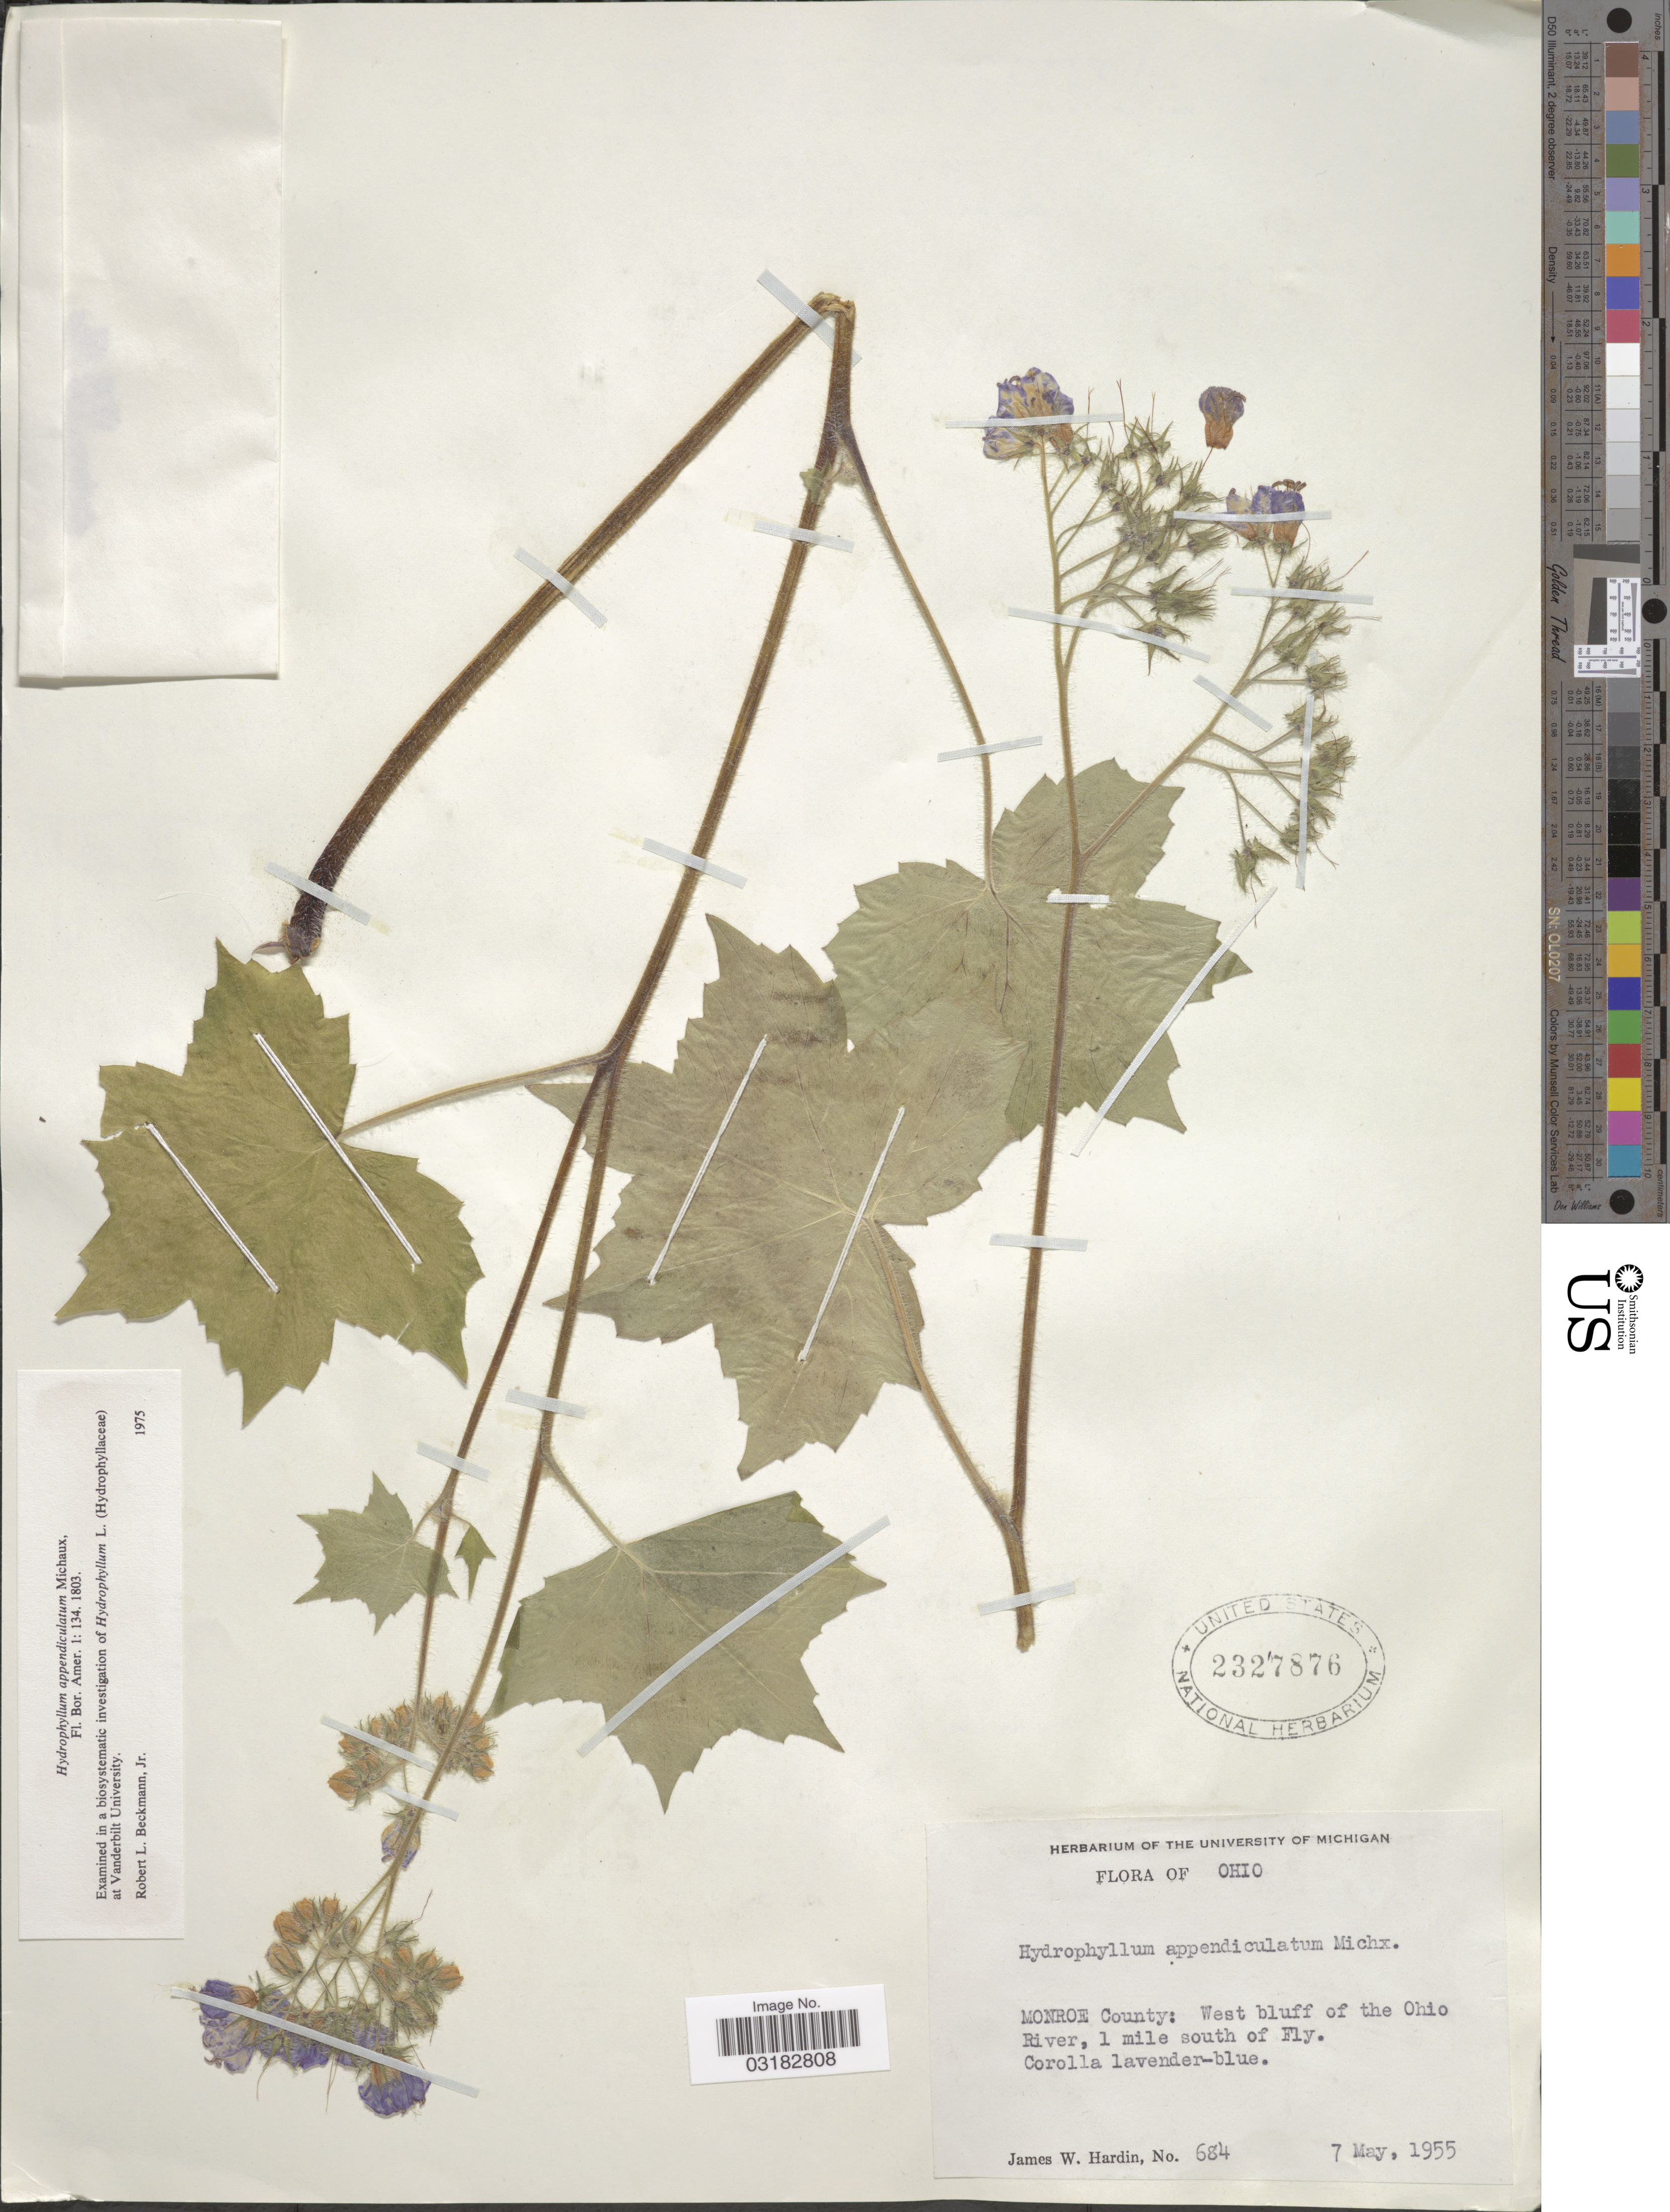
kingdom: Plantae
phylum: Tracheophyta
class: Magnoliopsida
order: Boraginales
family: Hydrophyllaceae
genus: Hydrophyllum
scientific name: Hydrophyllum appendiculatum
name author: Michx.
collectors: J. W. Hardin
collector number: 684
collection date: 1955-05-07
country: United States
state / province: Ohio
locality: MONROE County: West bluff of the Ohio River, 1 mile south of Fly.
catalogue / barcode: US 2327876